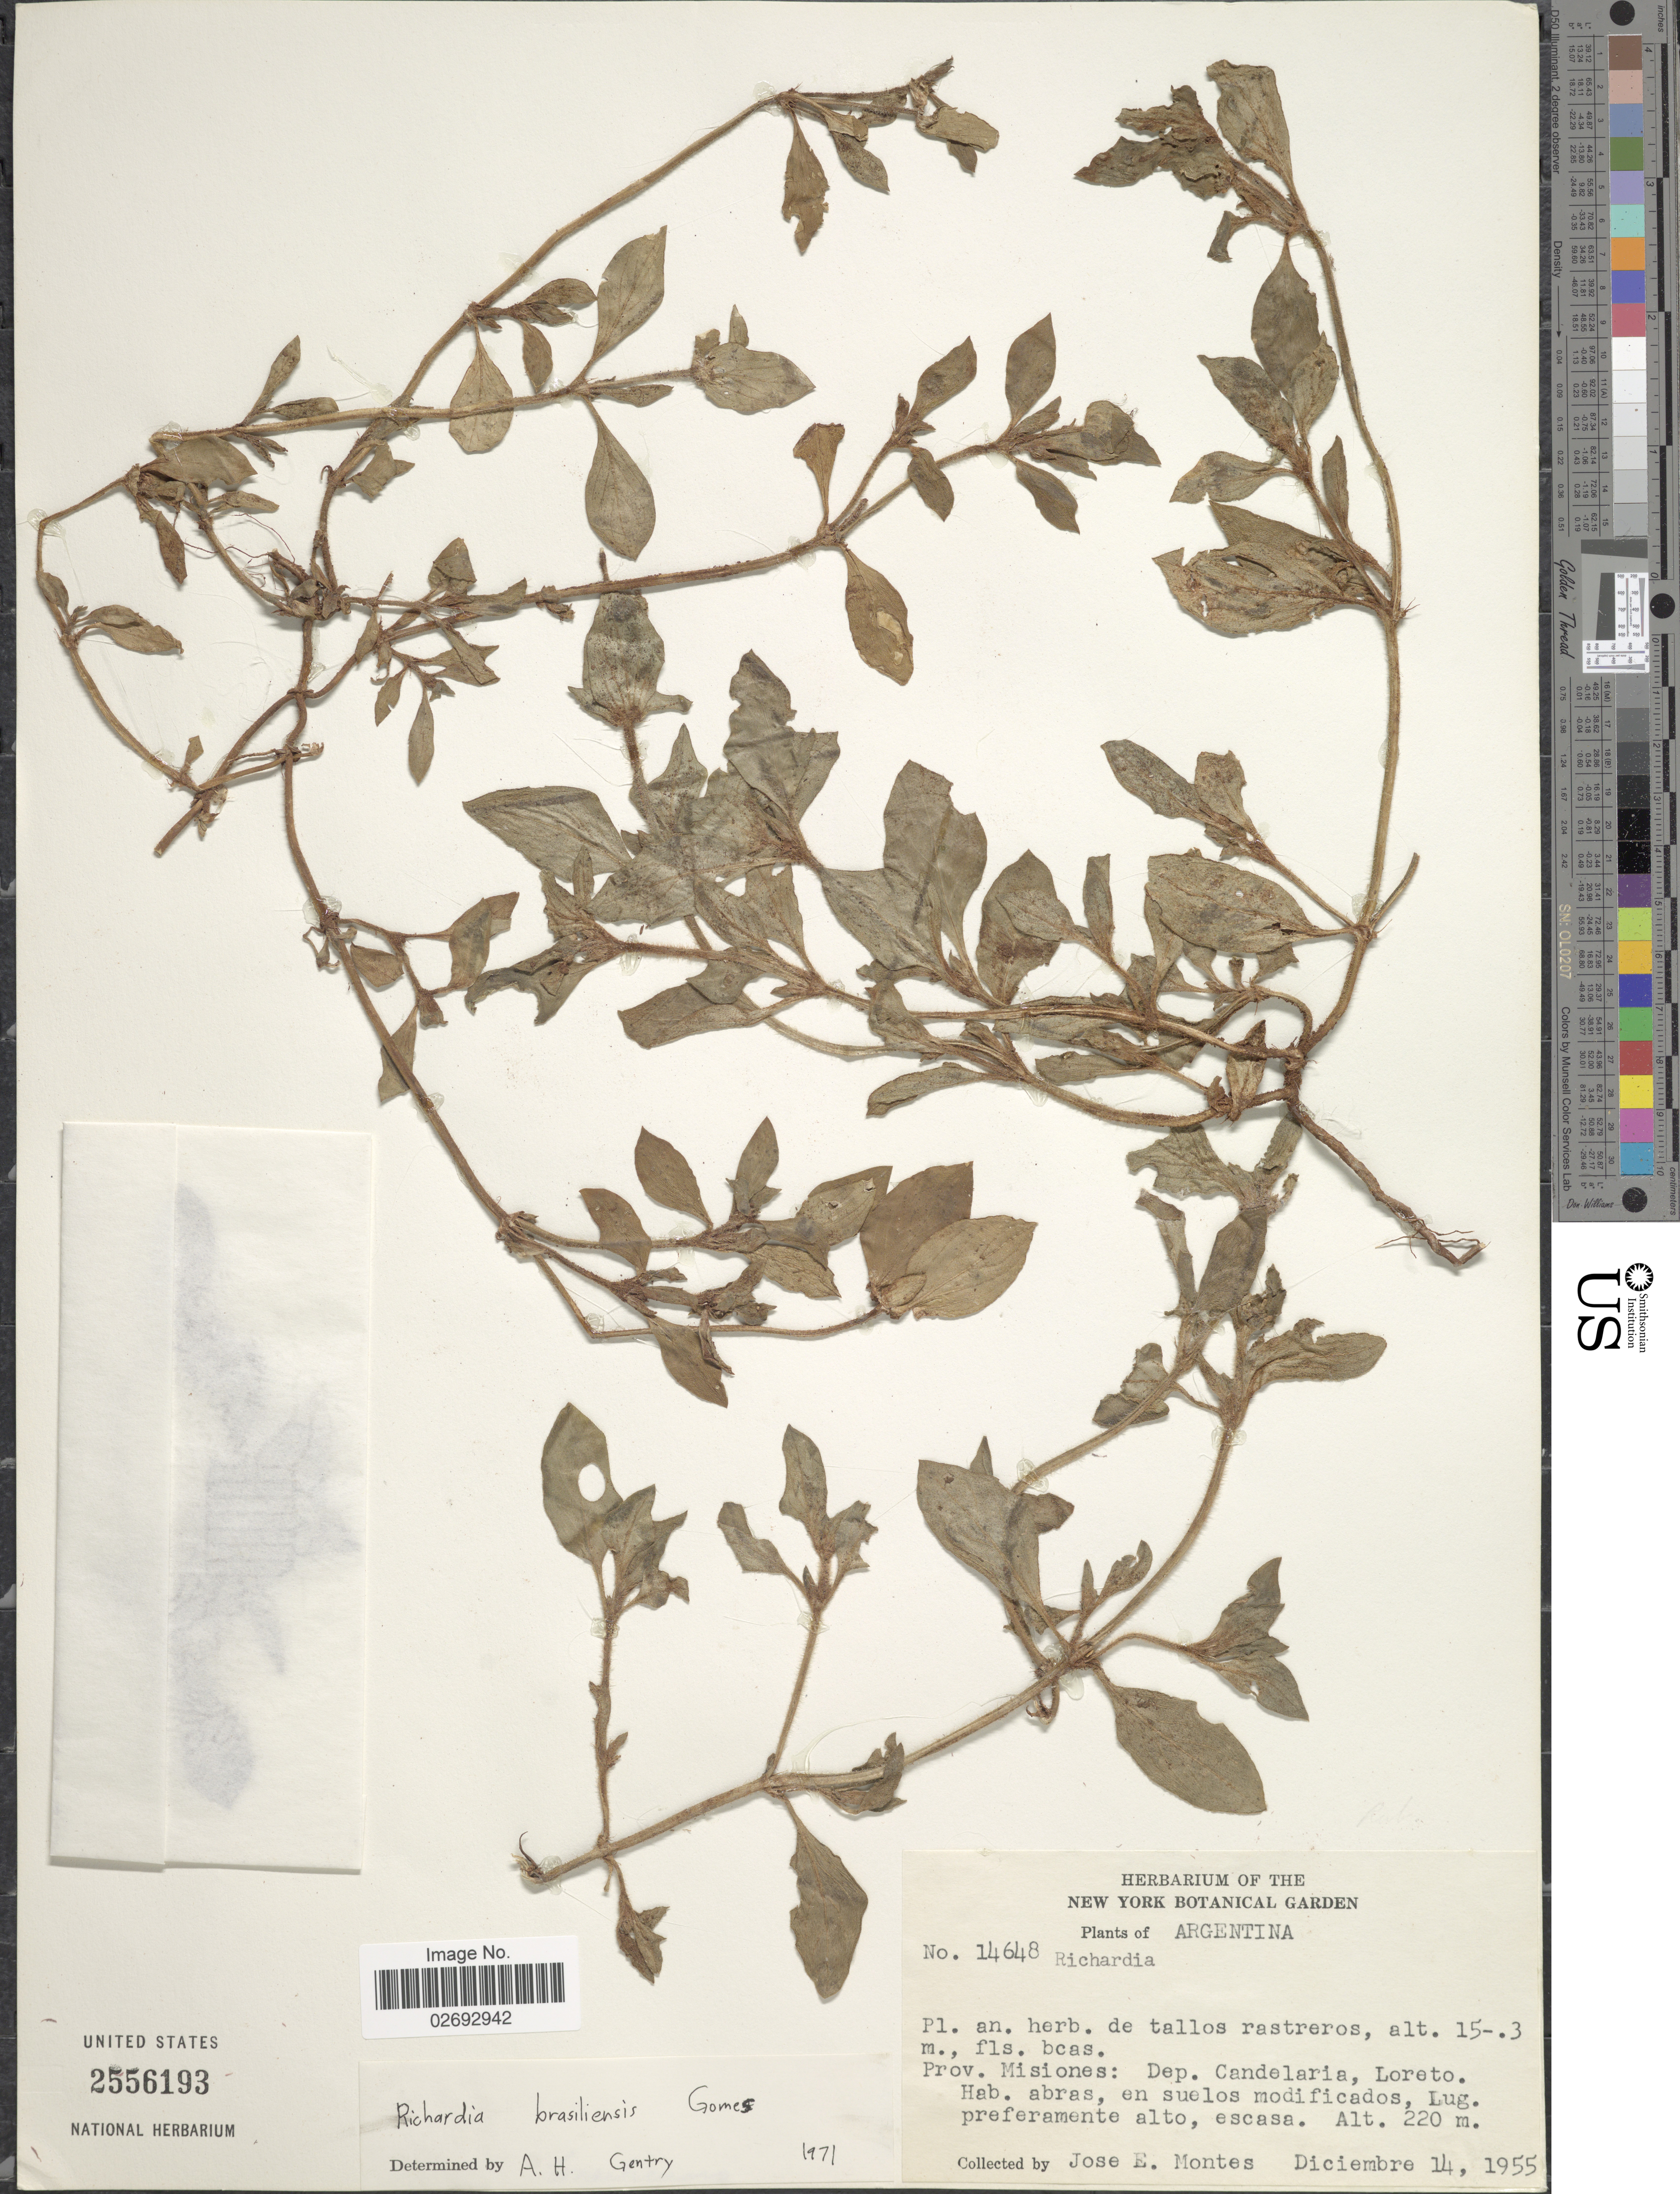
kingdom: Plantae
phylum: Tracheophyta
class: Magnoliopsida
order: Gentianales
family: Rubiaceae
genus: Richardia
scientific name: Richardia brasiliensis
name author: Gomes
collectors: J. E. Montes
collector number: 14648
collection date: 1955-12-14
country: Argentina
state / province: Misiones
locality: Dep. Candelaria, Loreto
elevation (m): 220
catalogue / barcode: US 2556193